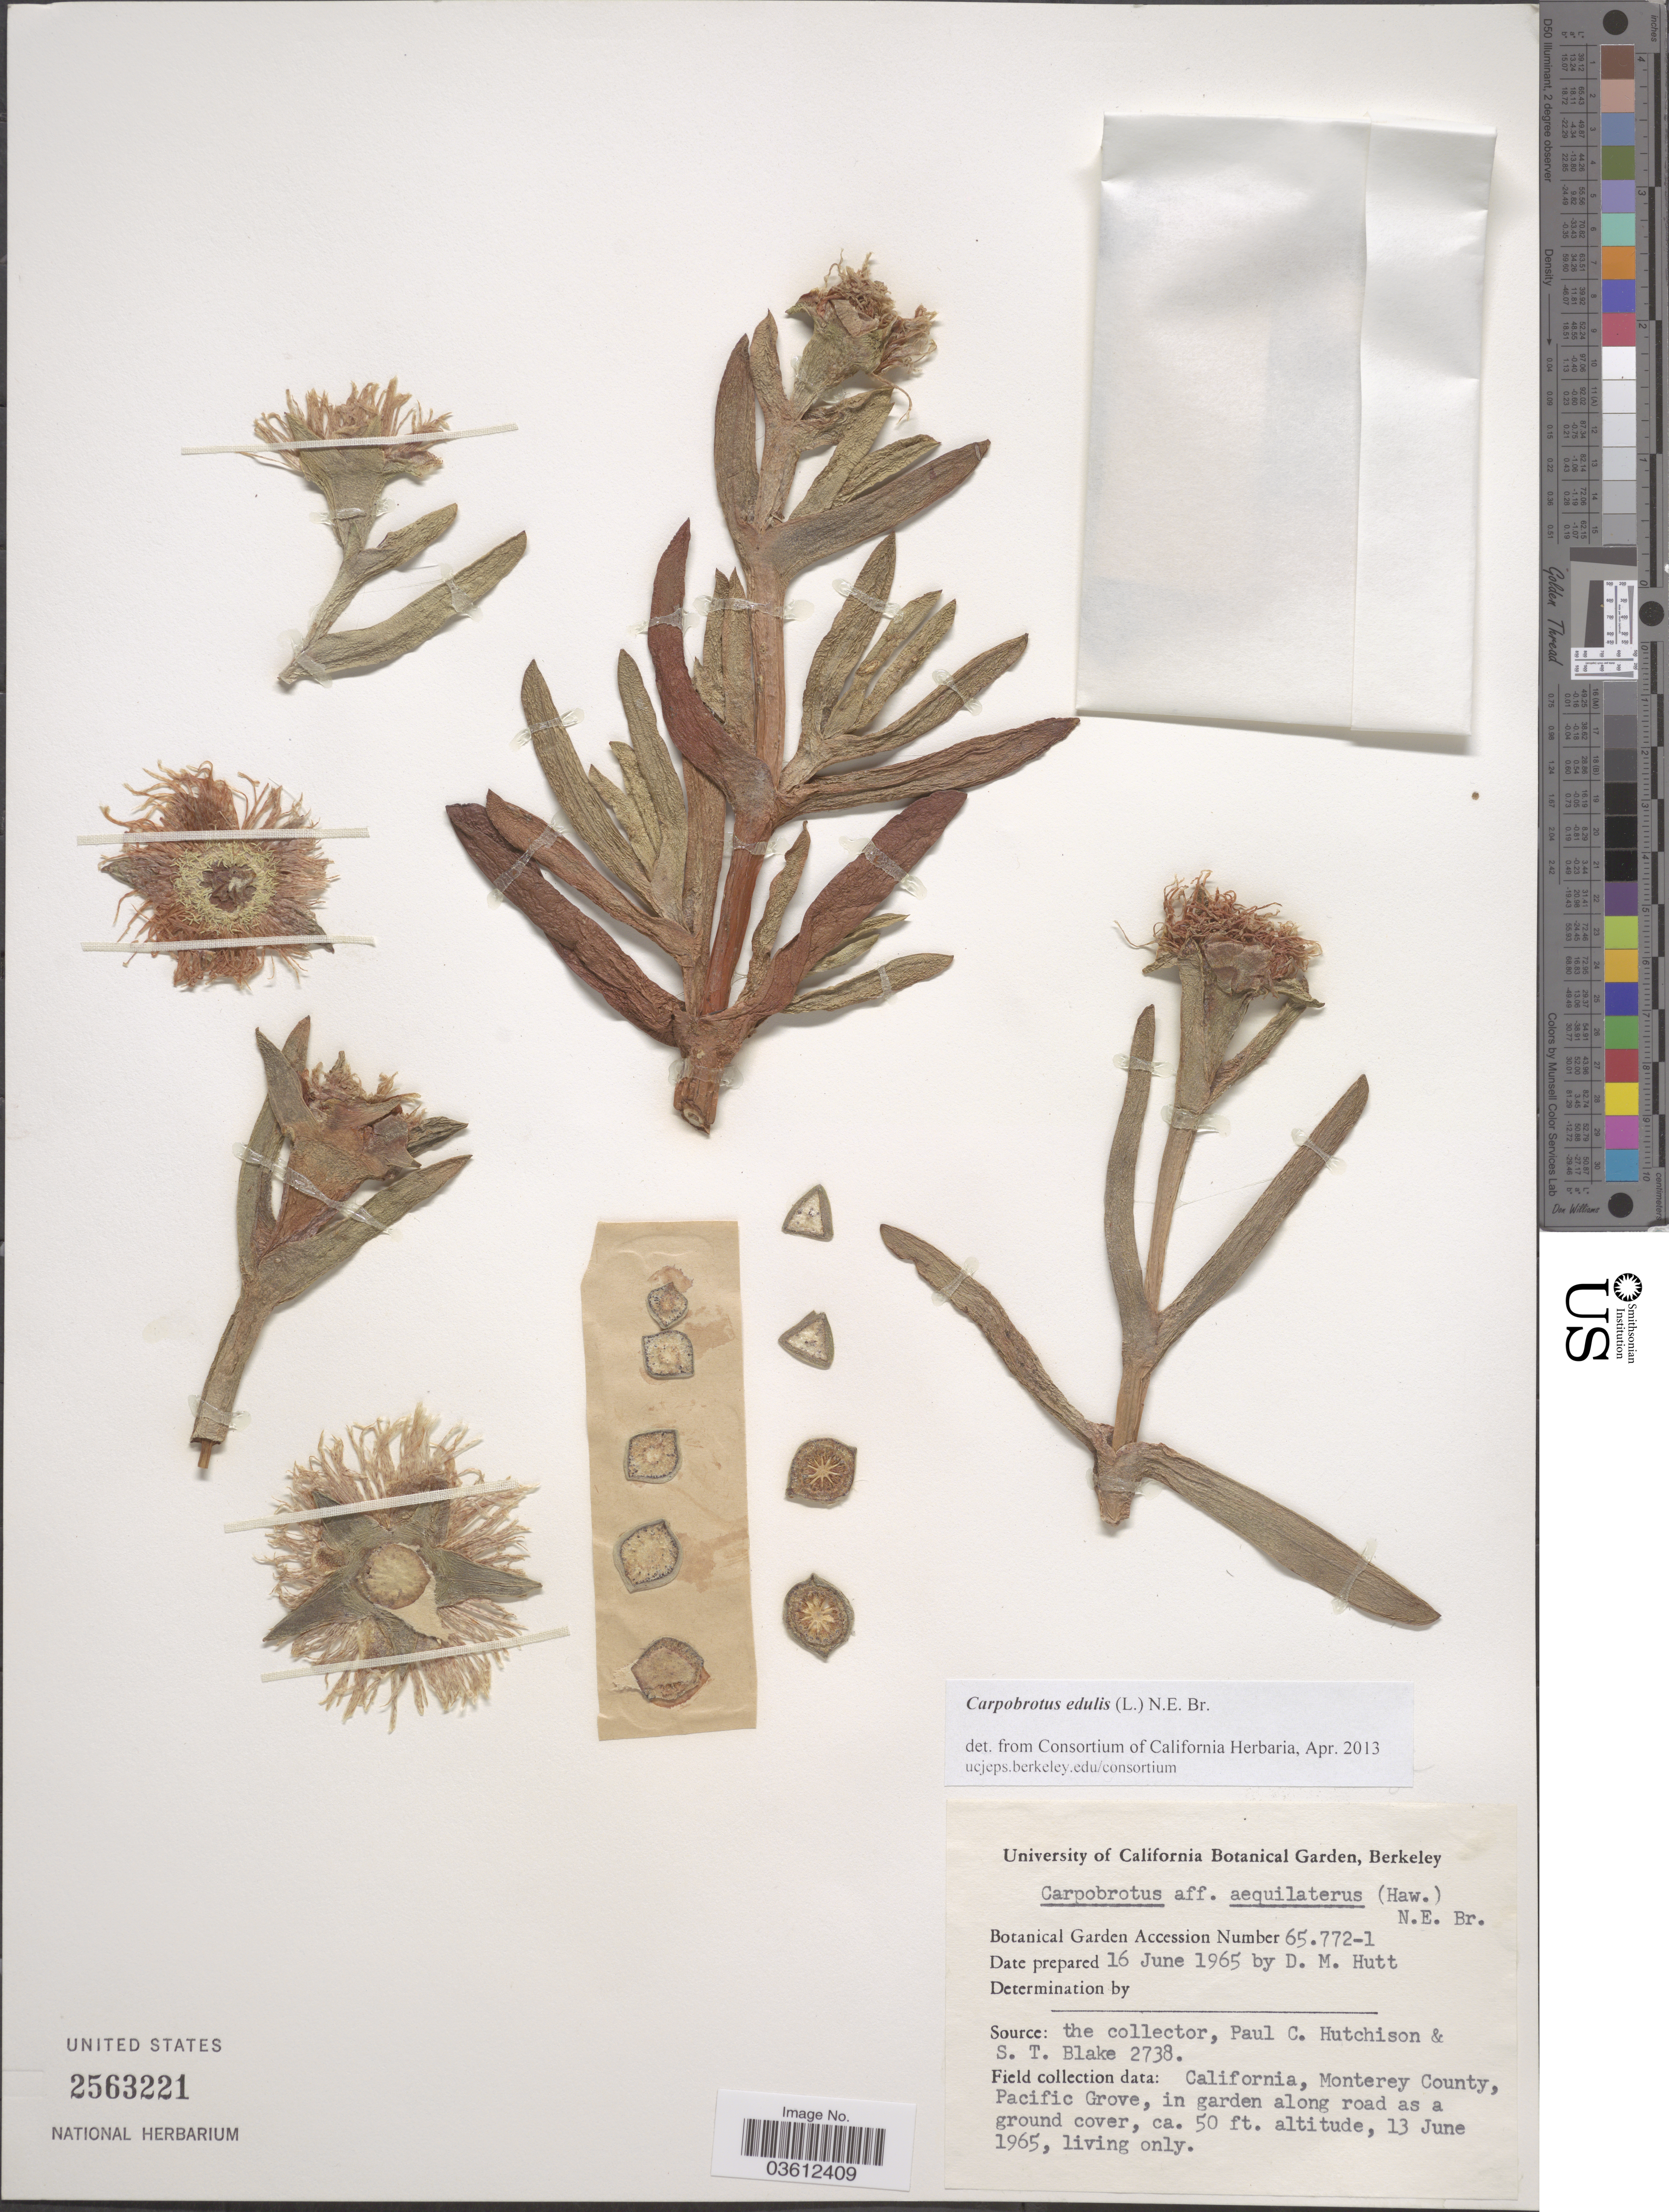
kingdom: Plantae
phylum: Tracheophyta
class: Magnoliopsida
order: Caryophyllales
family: Aizoaceae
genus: Carpobrotus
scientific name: Carpobrotus edulis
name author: (L.) N.E. Br.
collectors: D. Hutt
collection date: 1965-06-16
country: United States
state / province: California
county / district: Alameda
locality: University of California Botanical Garden, Berkeley.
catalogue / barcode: US 2563221